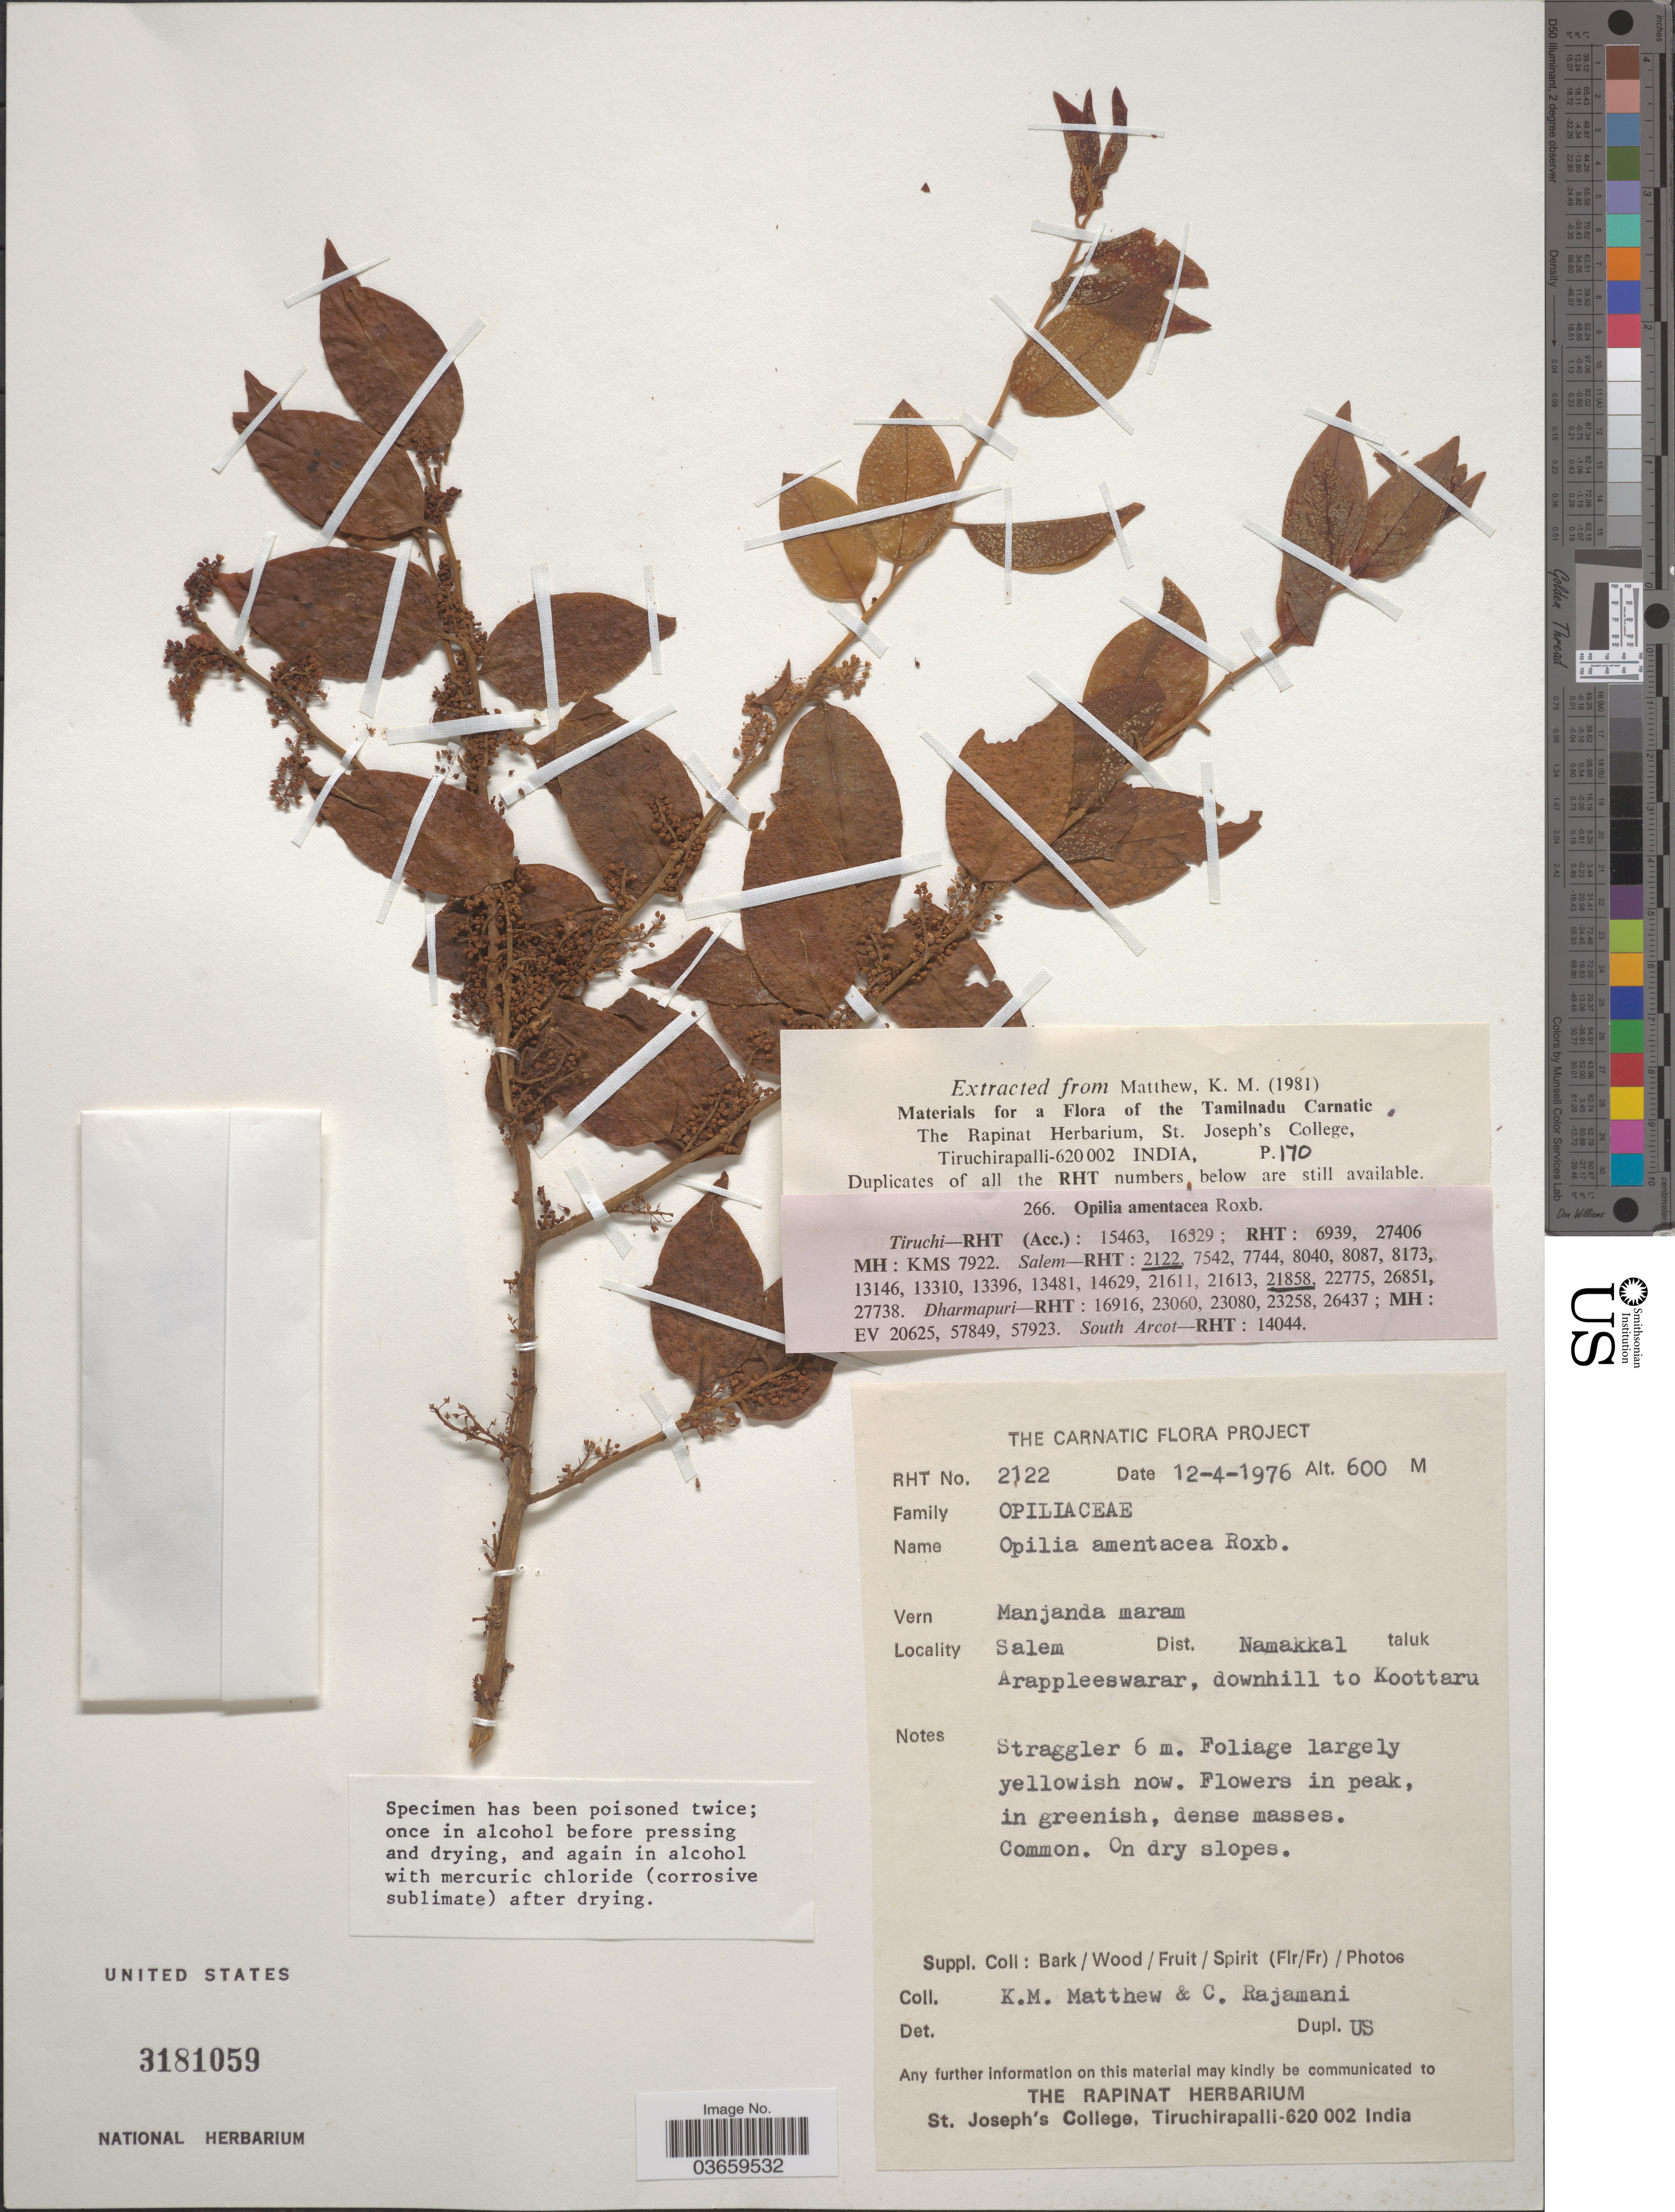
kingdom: Plantae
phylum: Tracheophyta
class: Magnoliopsida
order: Santalales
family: Opiliaceae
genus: Opilia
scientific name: Opilia amentacea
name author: Roxb.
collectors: K. M. Matthew & C. Rajamani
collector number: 2122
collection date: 1976-04-12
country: India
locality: Salem. Dist. Namakkal. Arappleeswarar, downhill to Koottaru.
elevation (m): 600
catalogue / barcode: US 3181059